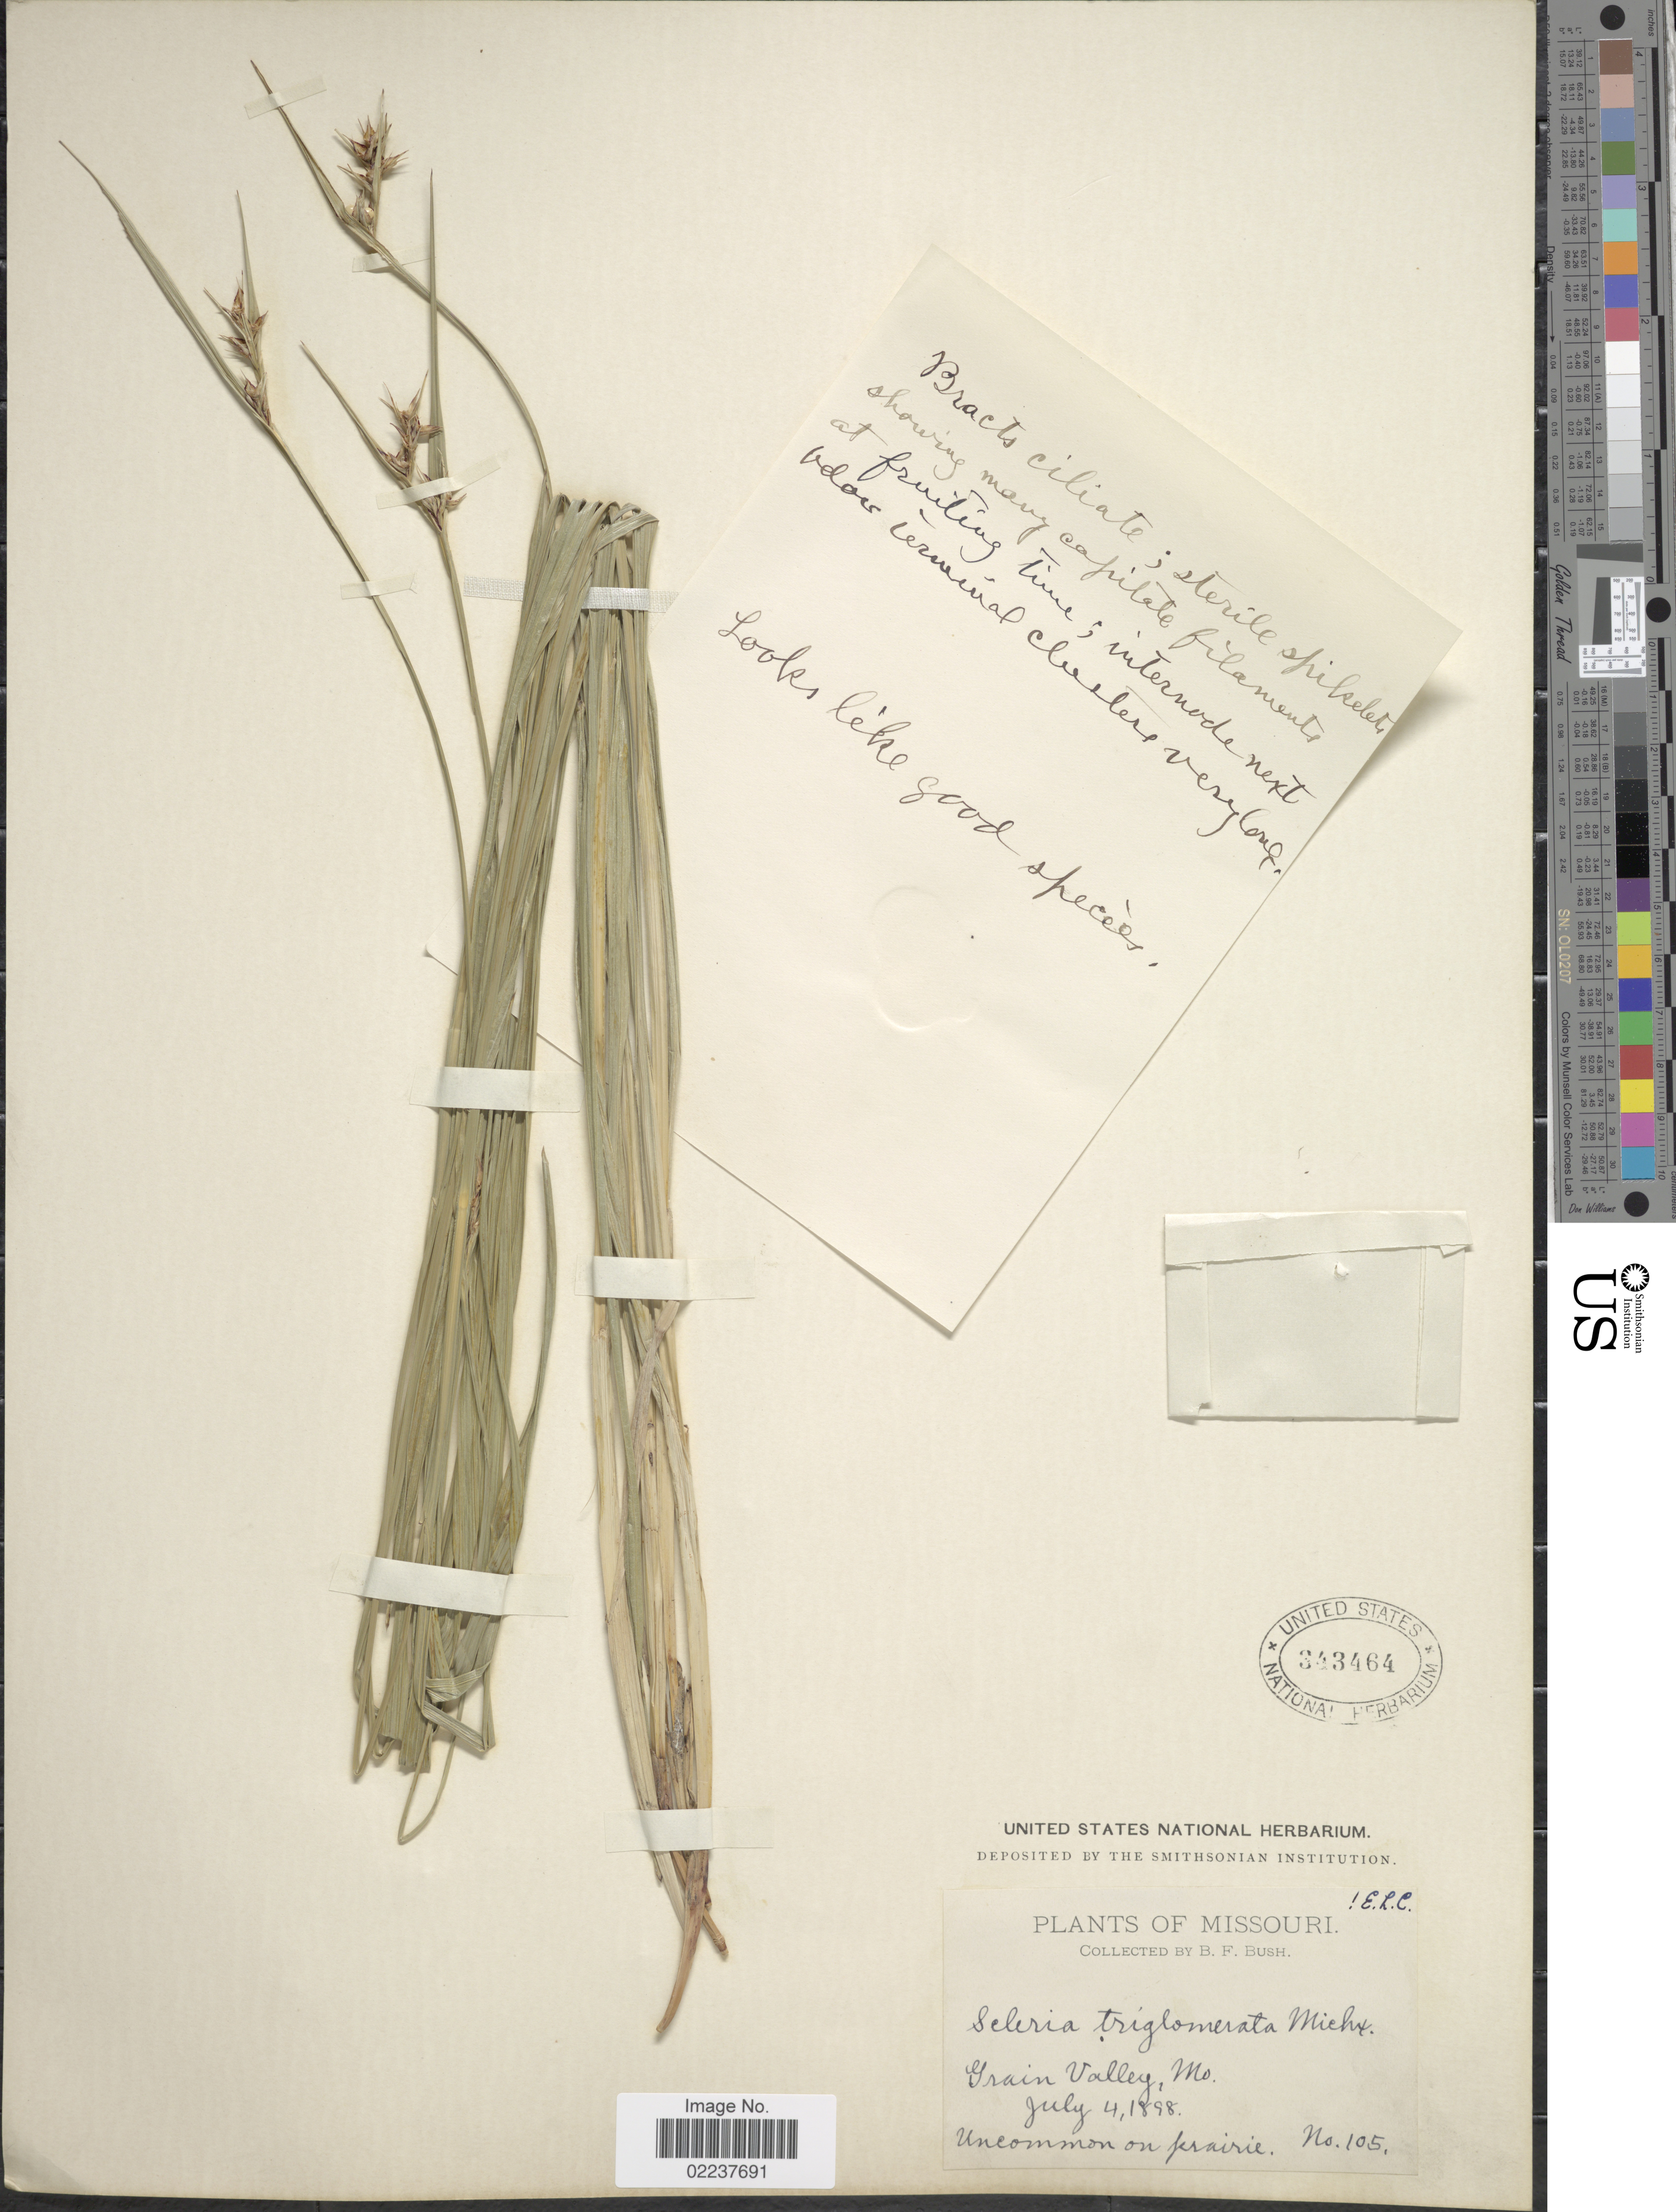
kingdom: Plantae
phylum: Tracheophyta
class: Liliopsida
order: Poales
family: Cyperaceae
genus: Scleria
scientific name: Scleria triglomerata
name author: Michx.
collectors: B. F. Bush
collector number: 105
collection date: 1898-07-04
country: United States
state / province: Missouri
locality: Grain Valley, Mo.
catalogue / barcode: US 343464